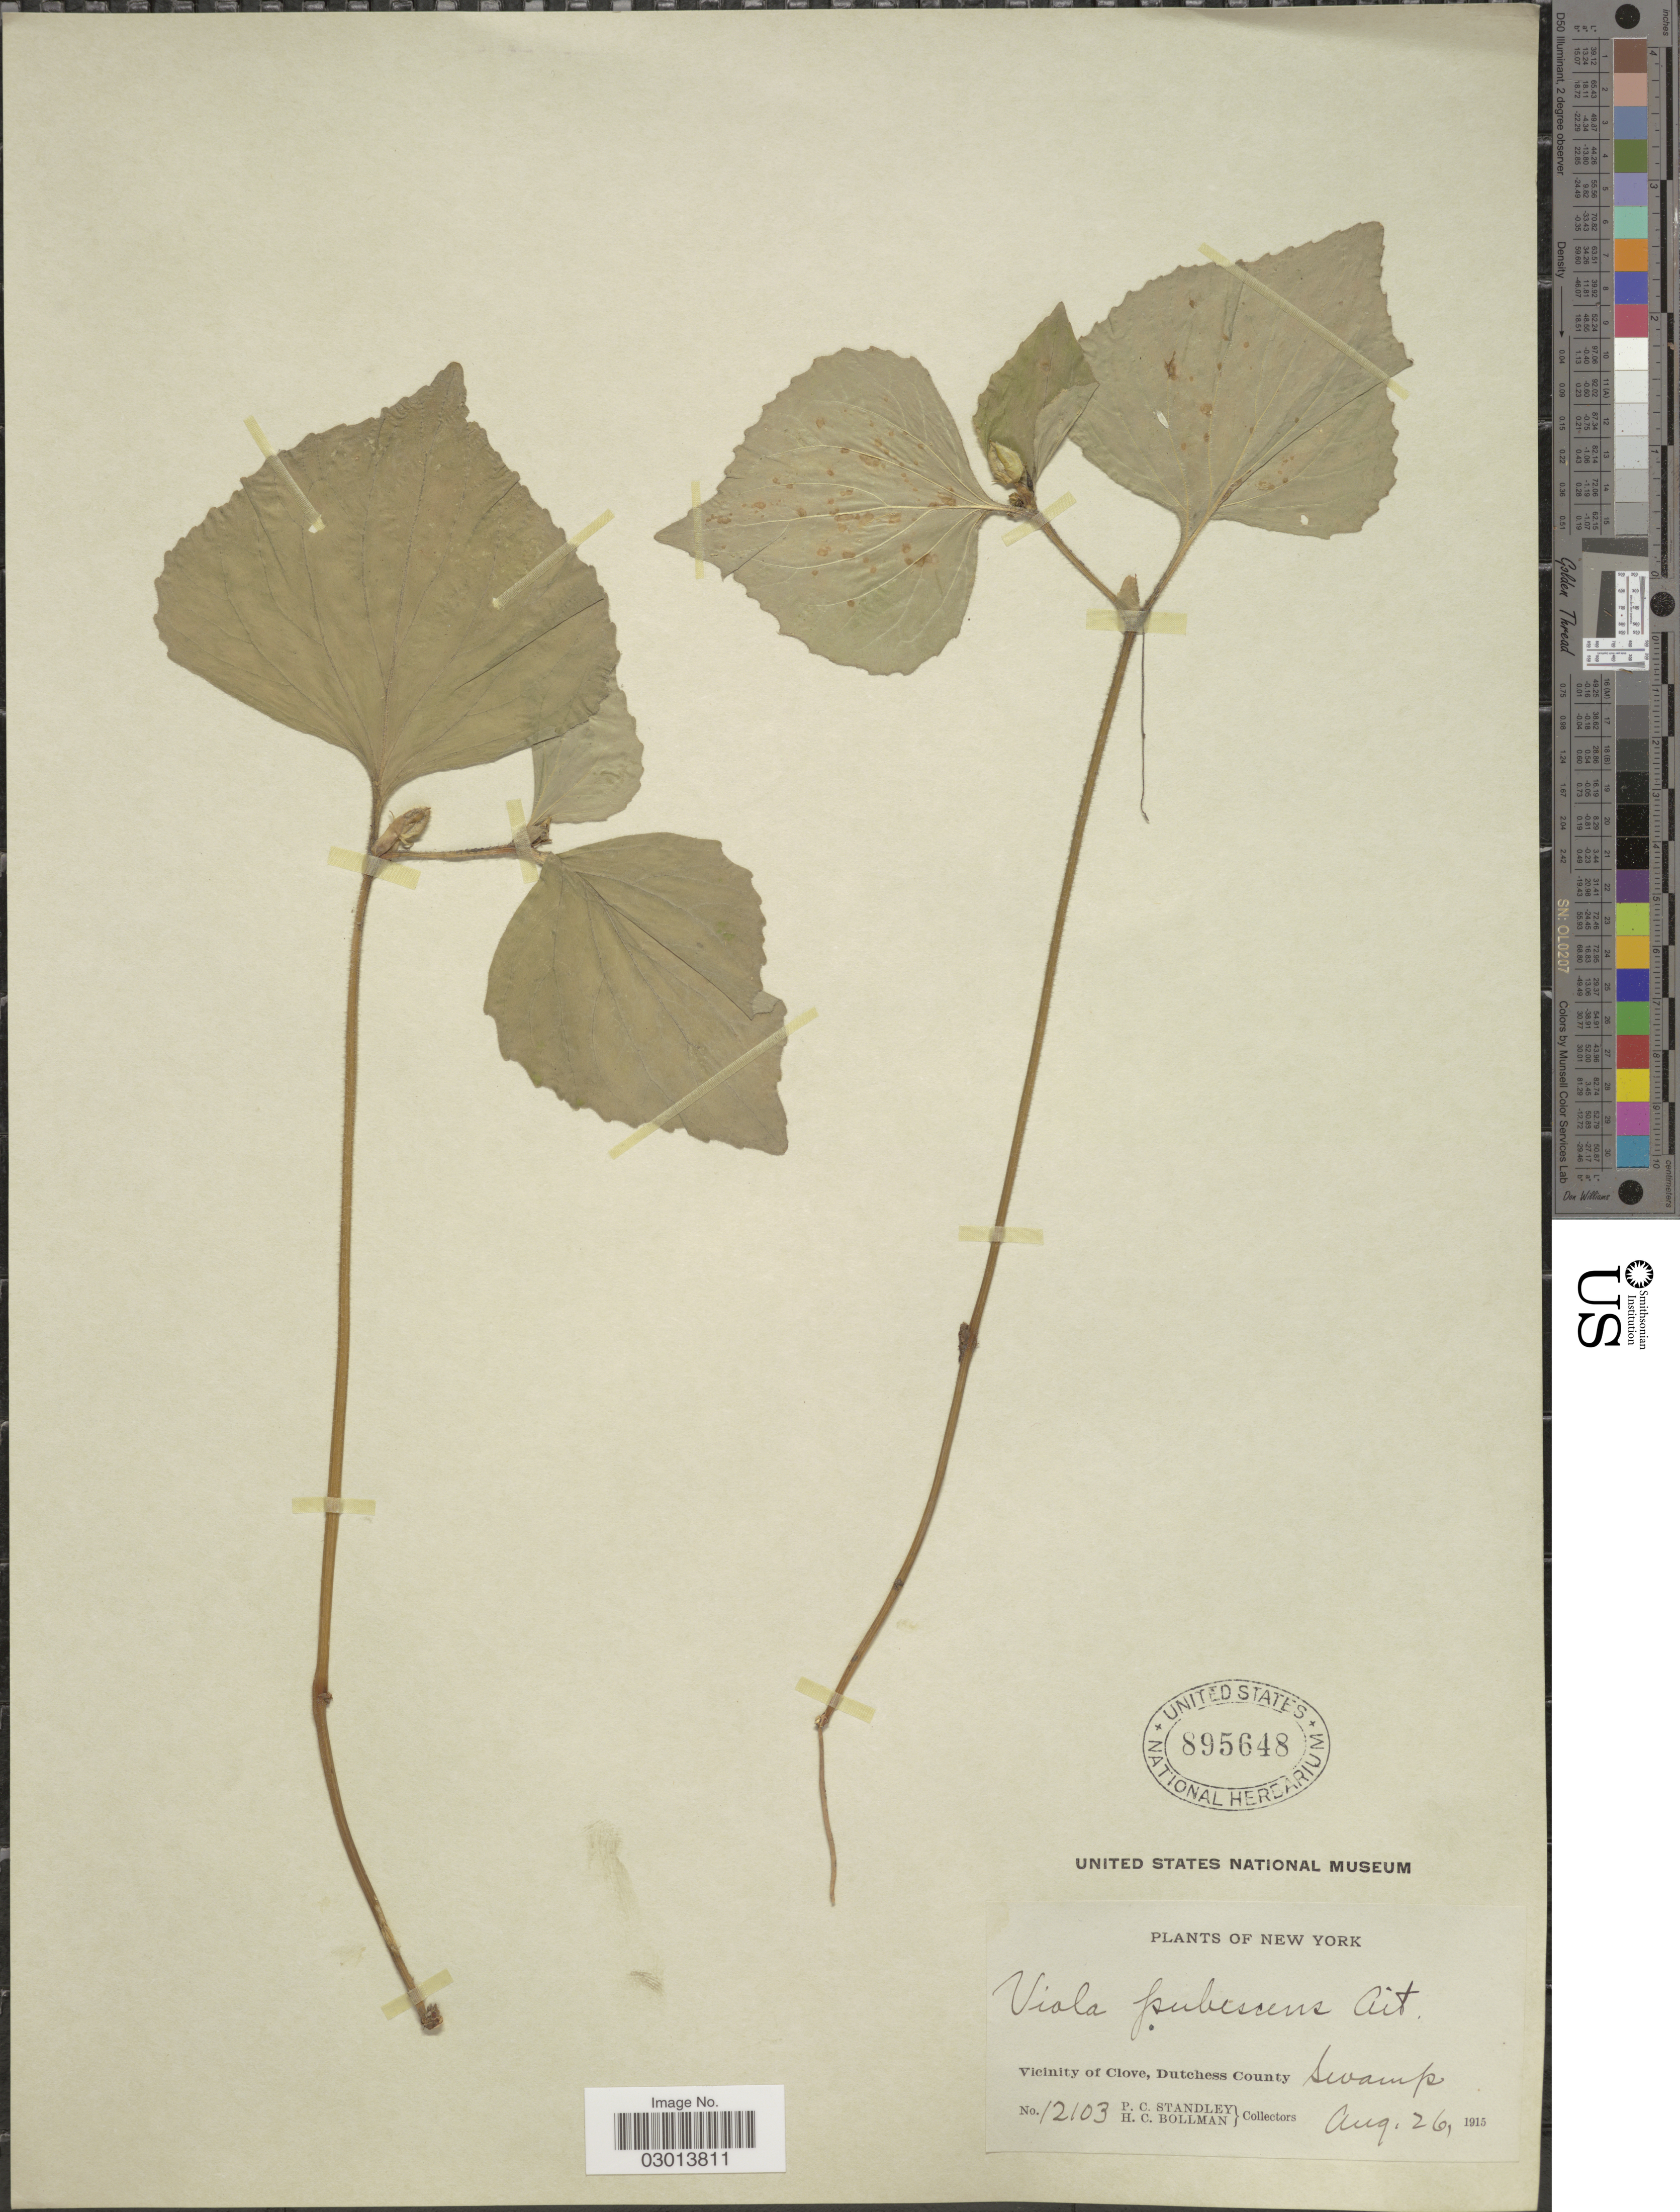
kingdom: Plantae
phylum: Tracheophyta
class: Magnoliopsida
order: Malpighiales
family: Violaceae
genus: Viola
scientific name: Viola pubescens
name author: Aiton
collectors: P. C. Standley & H. C. Bollman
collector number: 12103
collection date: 1915-08-26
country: United States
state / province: New York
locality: Vicinity of Clove, Dutchess County.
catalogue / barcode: US 895648